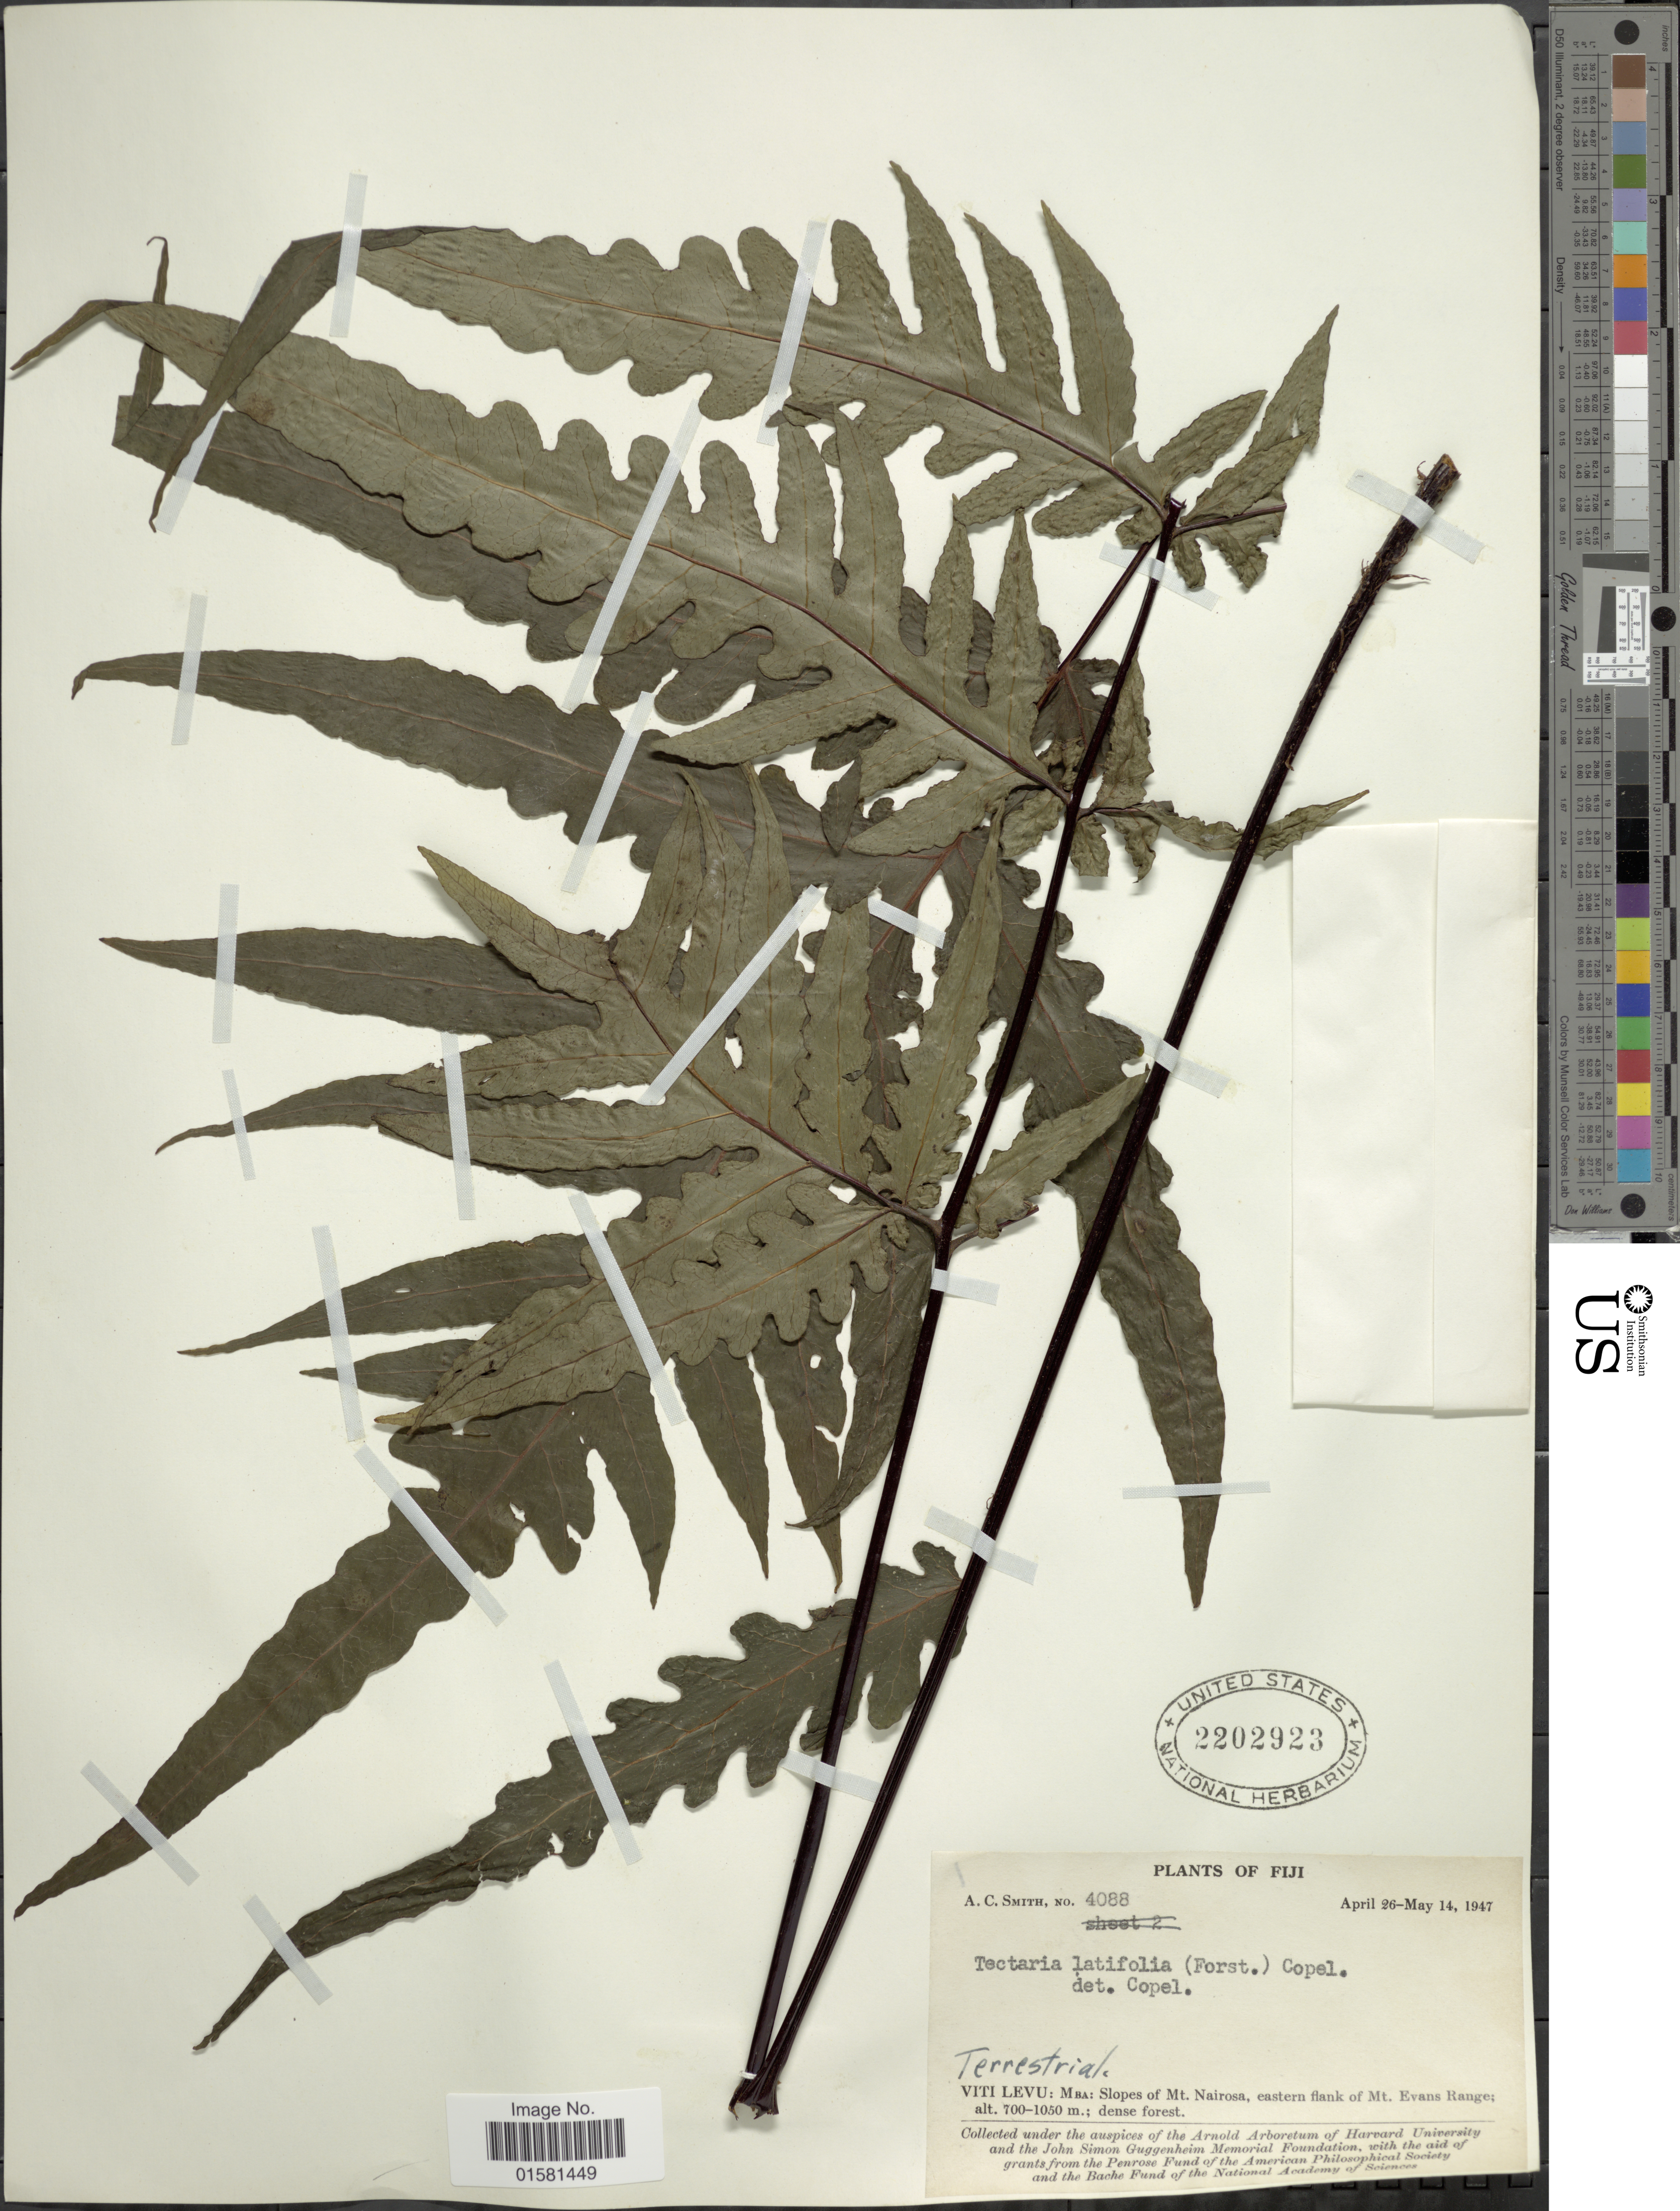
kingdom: Plantae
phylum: Tracheophyta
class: Polypodiopsida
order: Polypodiales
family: Tectariaceae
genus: Tectaria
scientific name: Tectaria latifolia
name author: (G. Forst.) Copel.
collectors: A. C. Smith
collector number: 4088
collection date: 1947-04-26/1947-05-14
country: Fiji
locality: Fiji, Viti Levu: Mba: Slopes of Mt. Nairosa, eastern flank of Mt. Evans Range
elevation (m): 700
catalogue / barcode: US 2202923